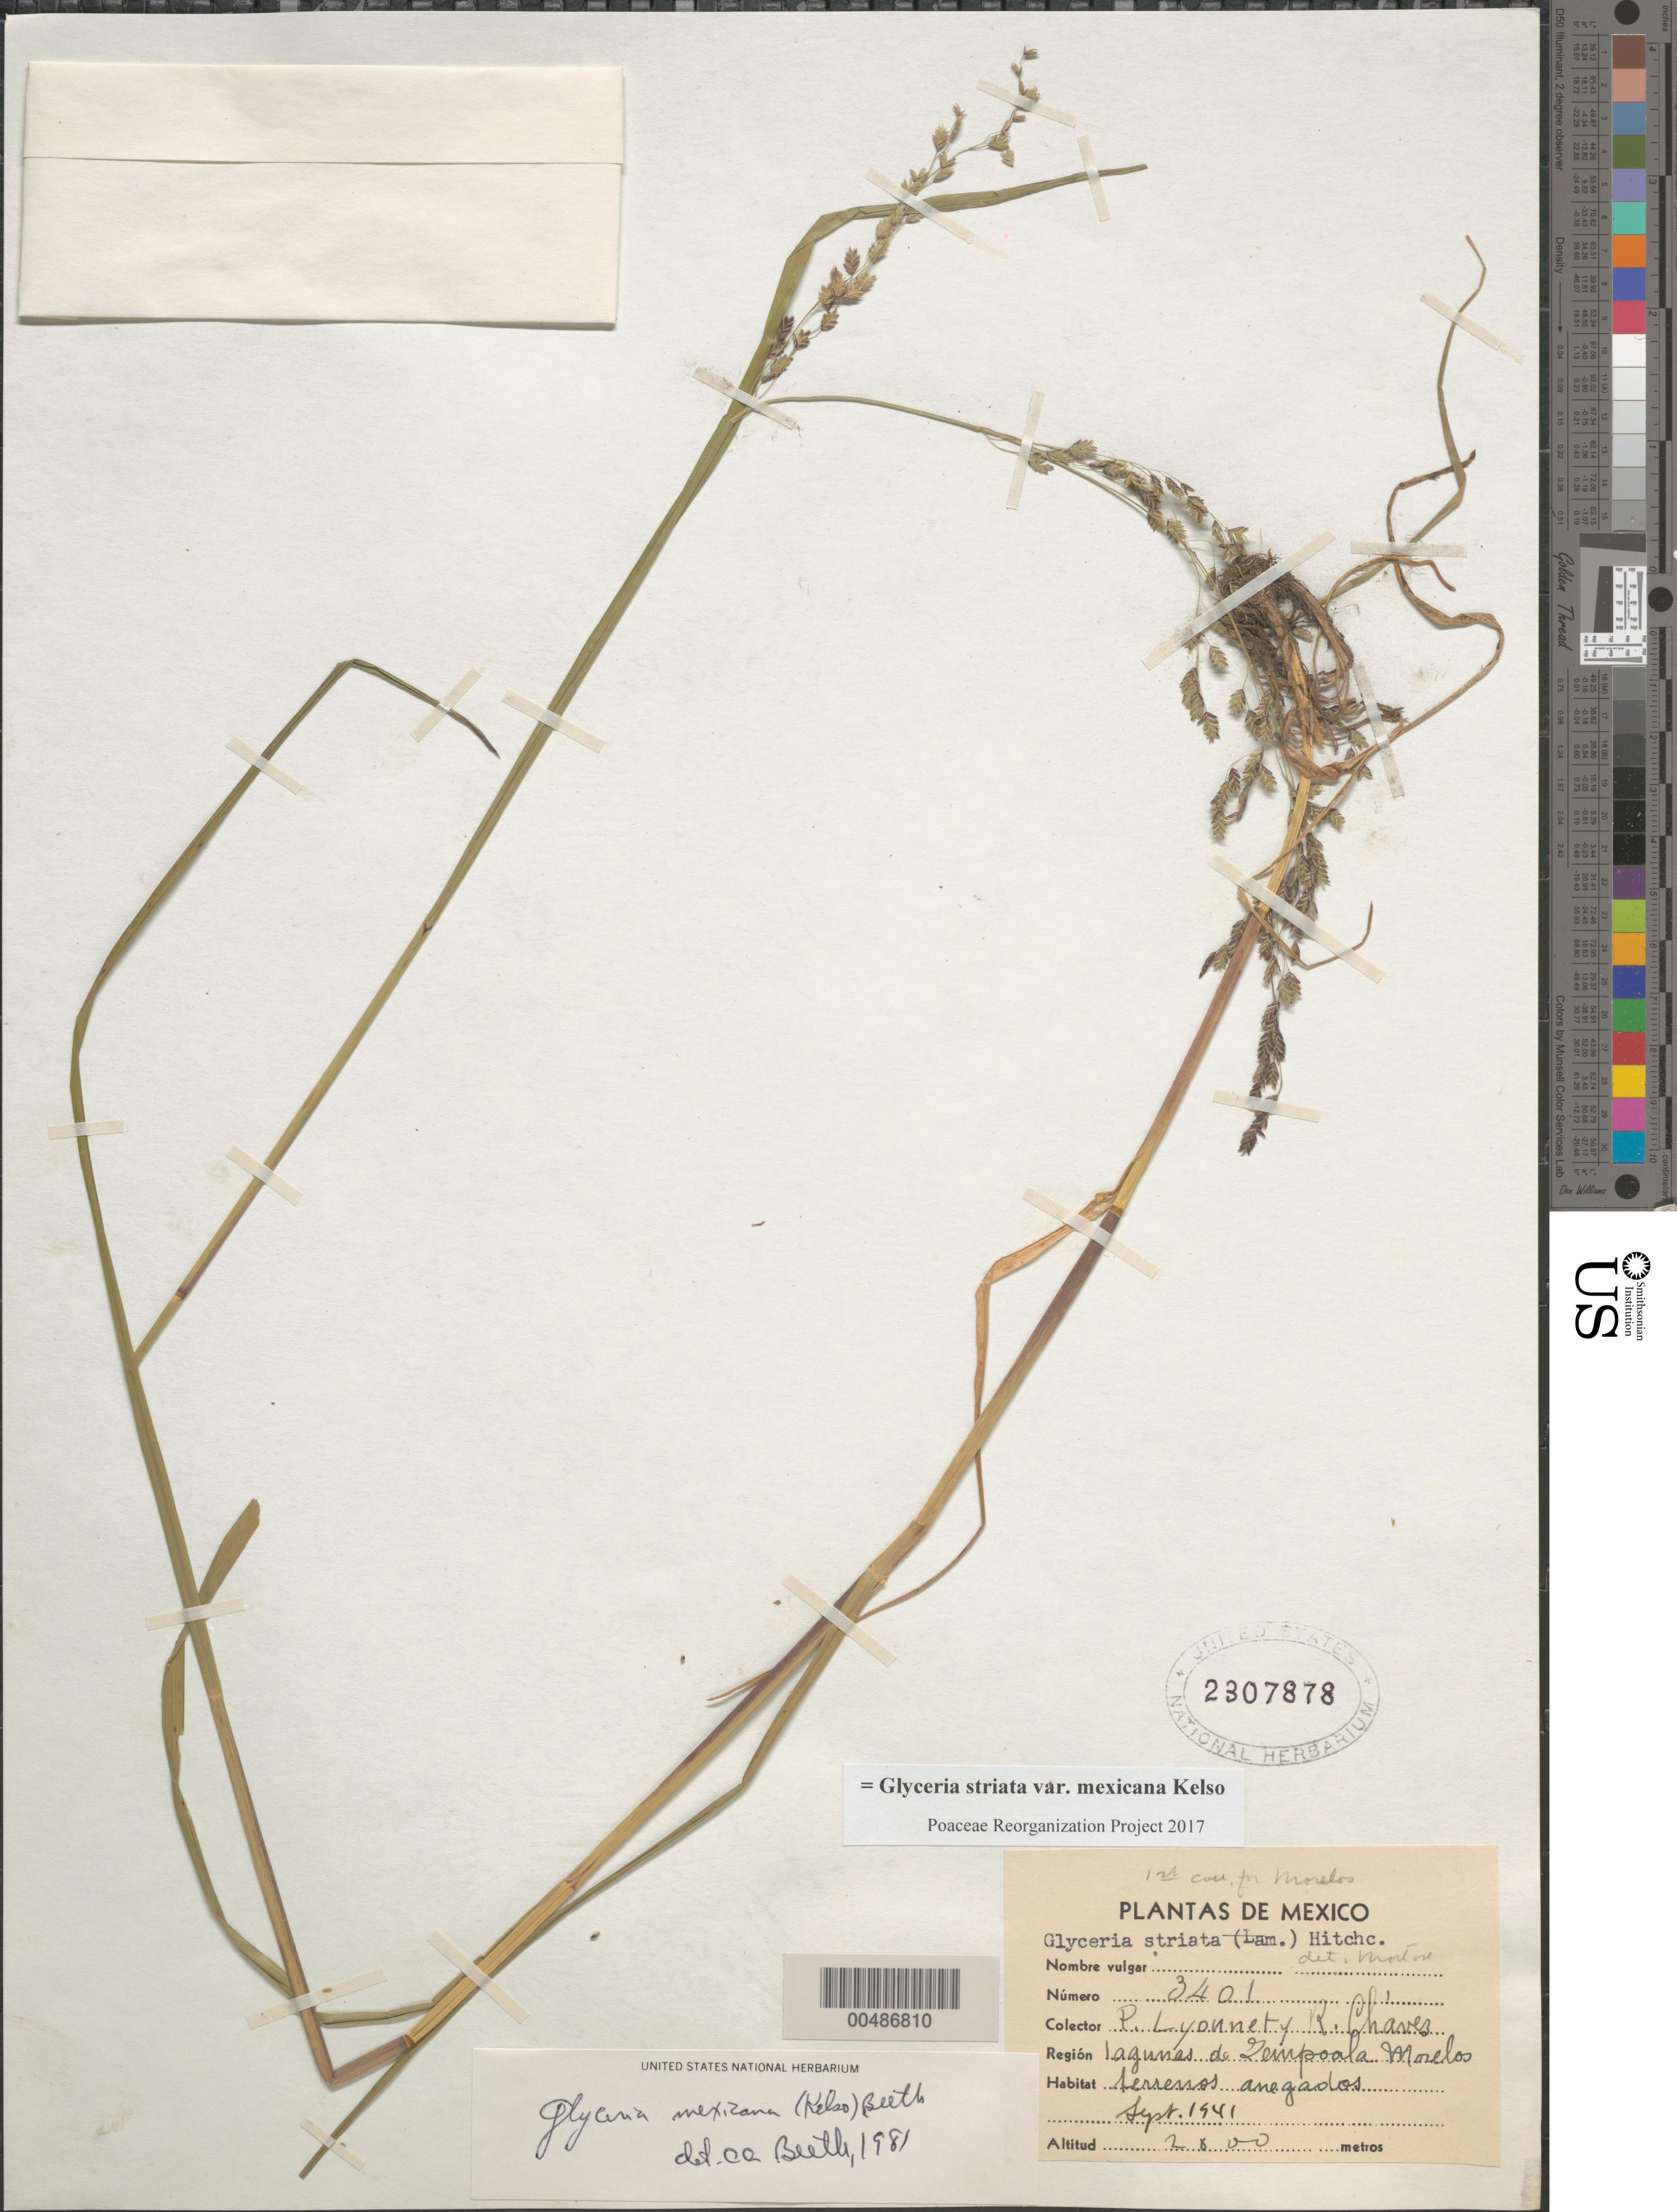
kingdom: Plantae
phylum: Tracheophyta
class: Liliopsida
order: Poales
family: Poaceae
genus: Glyceria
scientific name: Glyceria striata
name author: (Lam.) Hitchc.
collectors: P. Lyonnet & L. Ch ves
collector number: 3401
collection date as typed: Sep 1941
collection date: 1941-09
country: Mexico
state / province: Morelos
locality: lagunas de Zempoala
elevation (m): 2800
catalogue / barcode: US 2307878